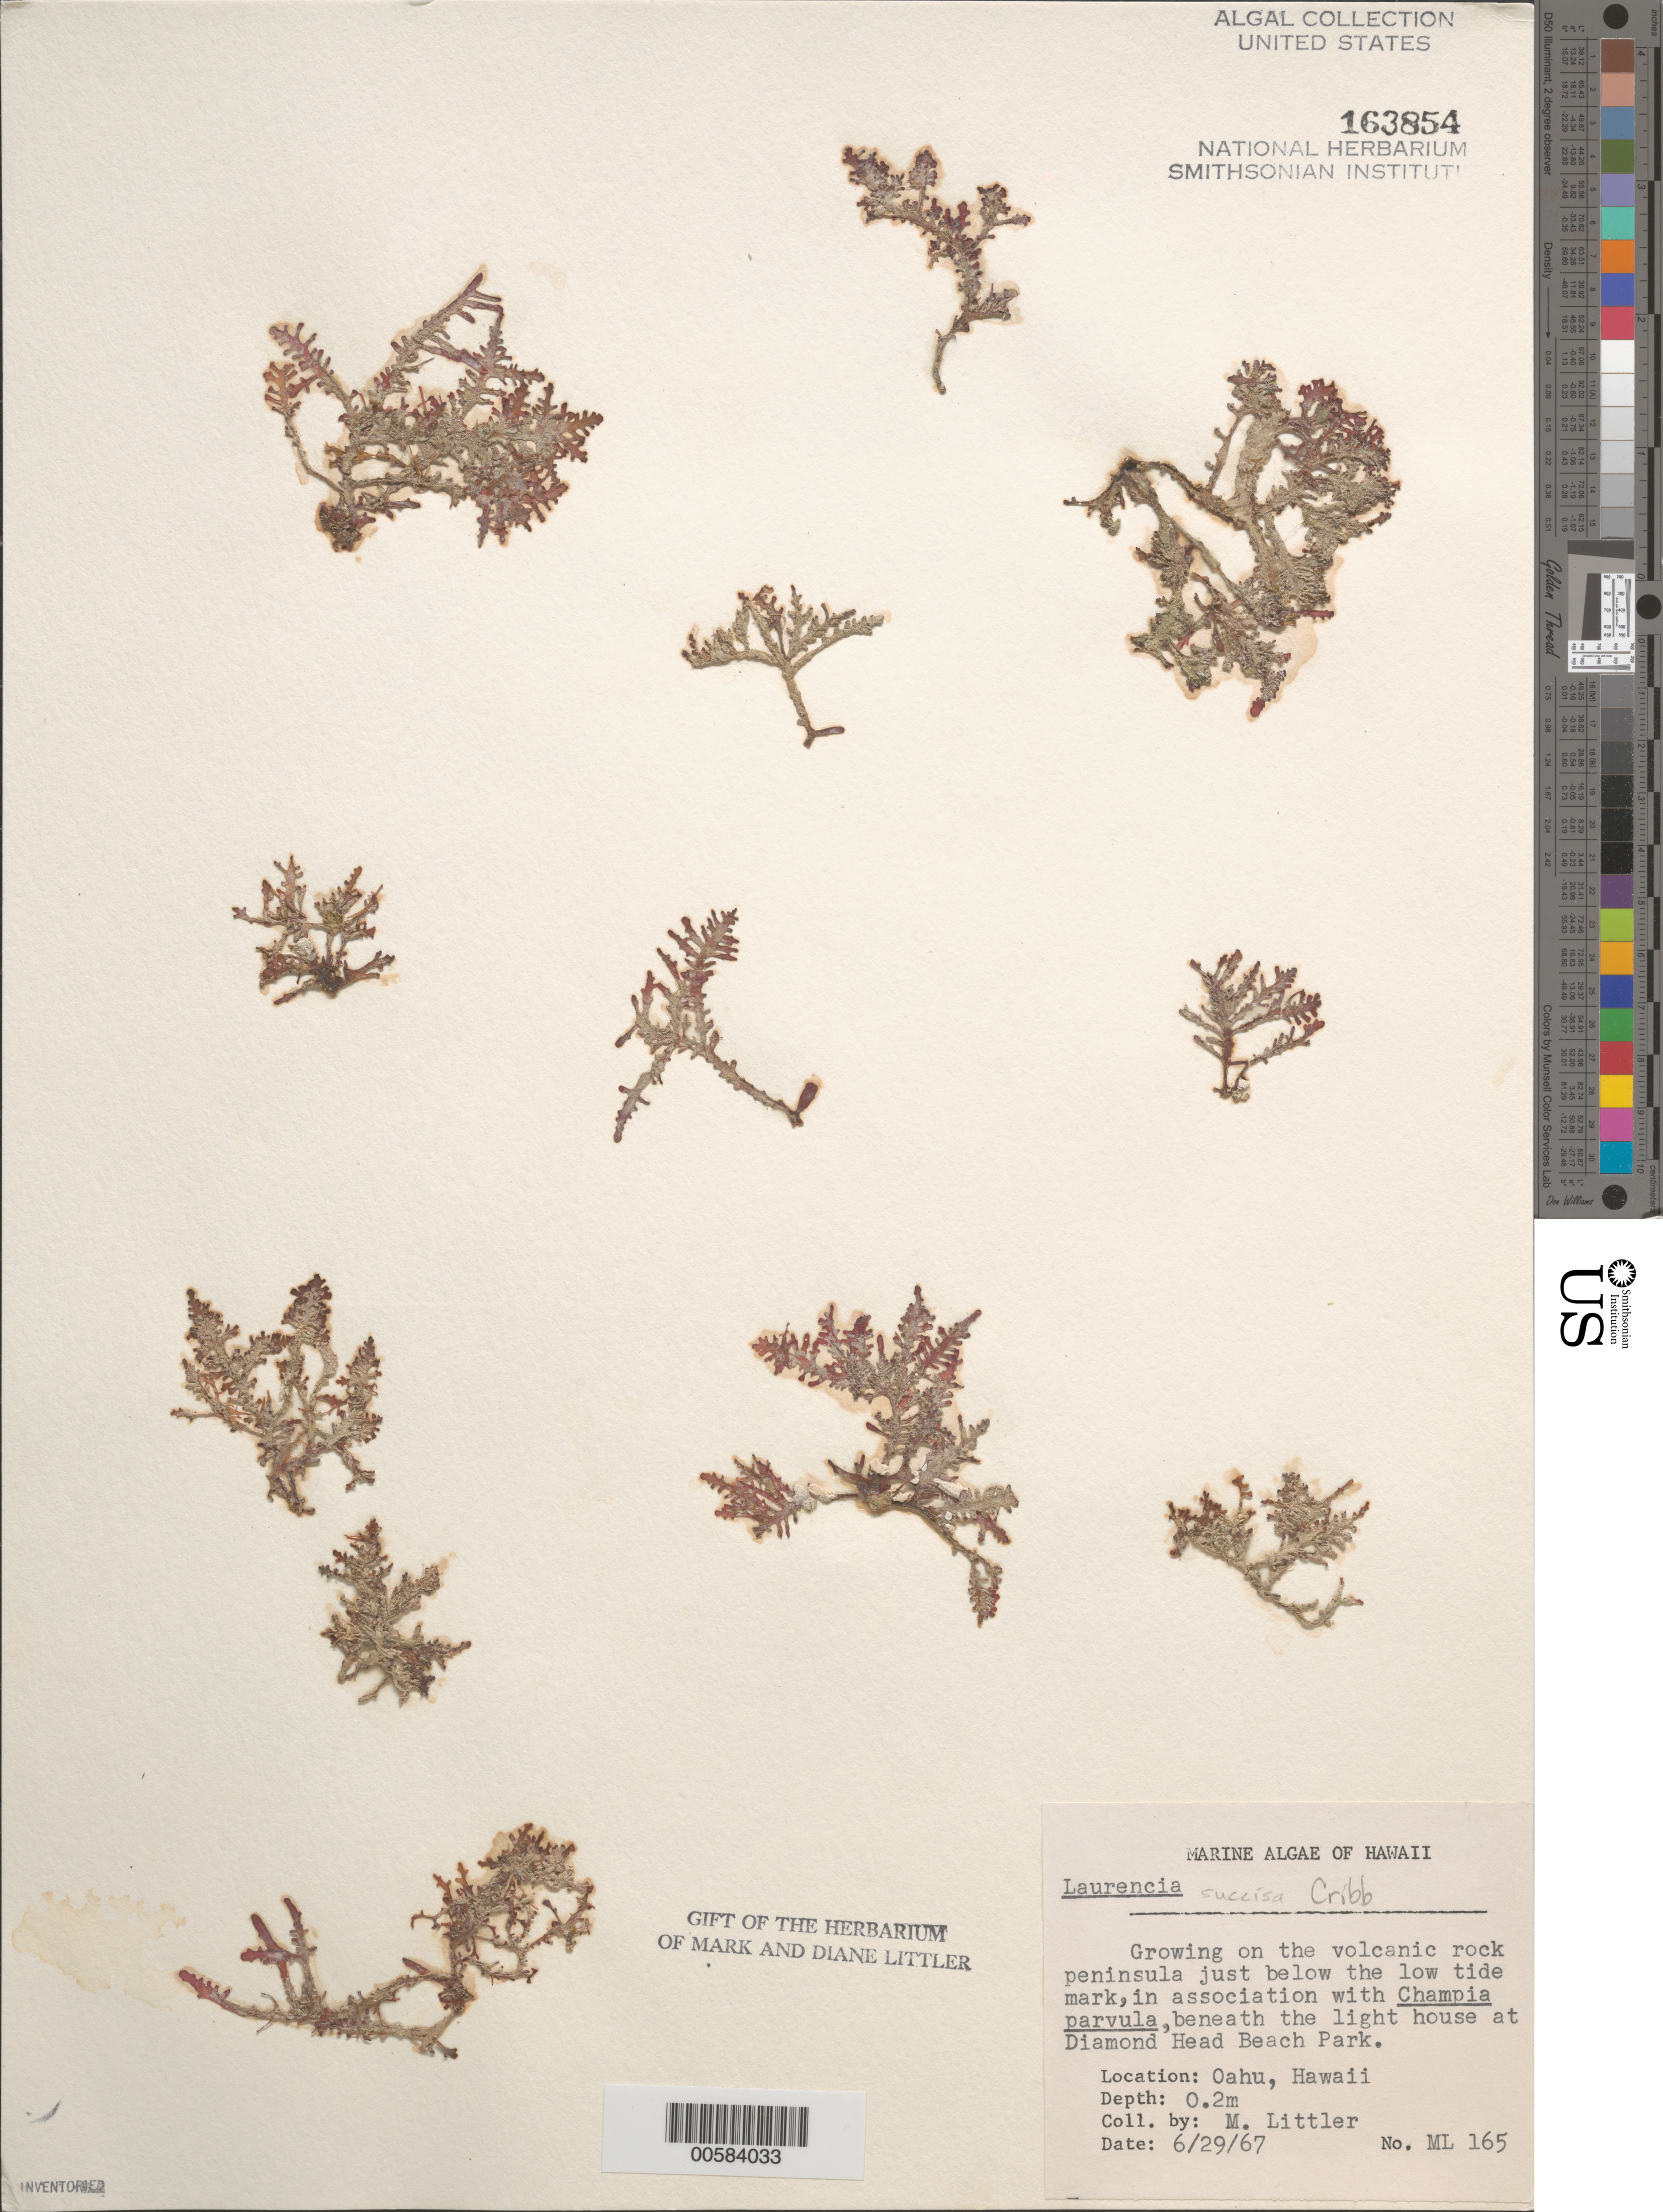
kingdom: Plantae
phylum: Rhodophyta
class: Florideophyceae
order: Ceramiales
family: Rhodomelaceae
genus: Laurencia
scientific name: Laurencia succisa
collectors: M. M. Littler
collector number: ML 165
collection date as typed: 29 Jun 1967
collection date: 1967-06-29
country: United States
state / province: Hawaii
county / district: Honolulu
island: Oahu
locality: Diamond Head Beach Park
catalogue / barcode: US 163854